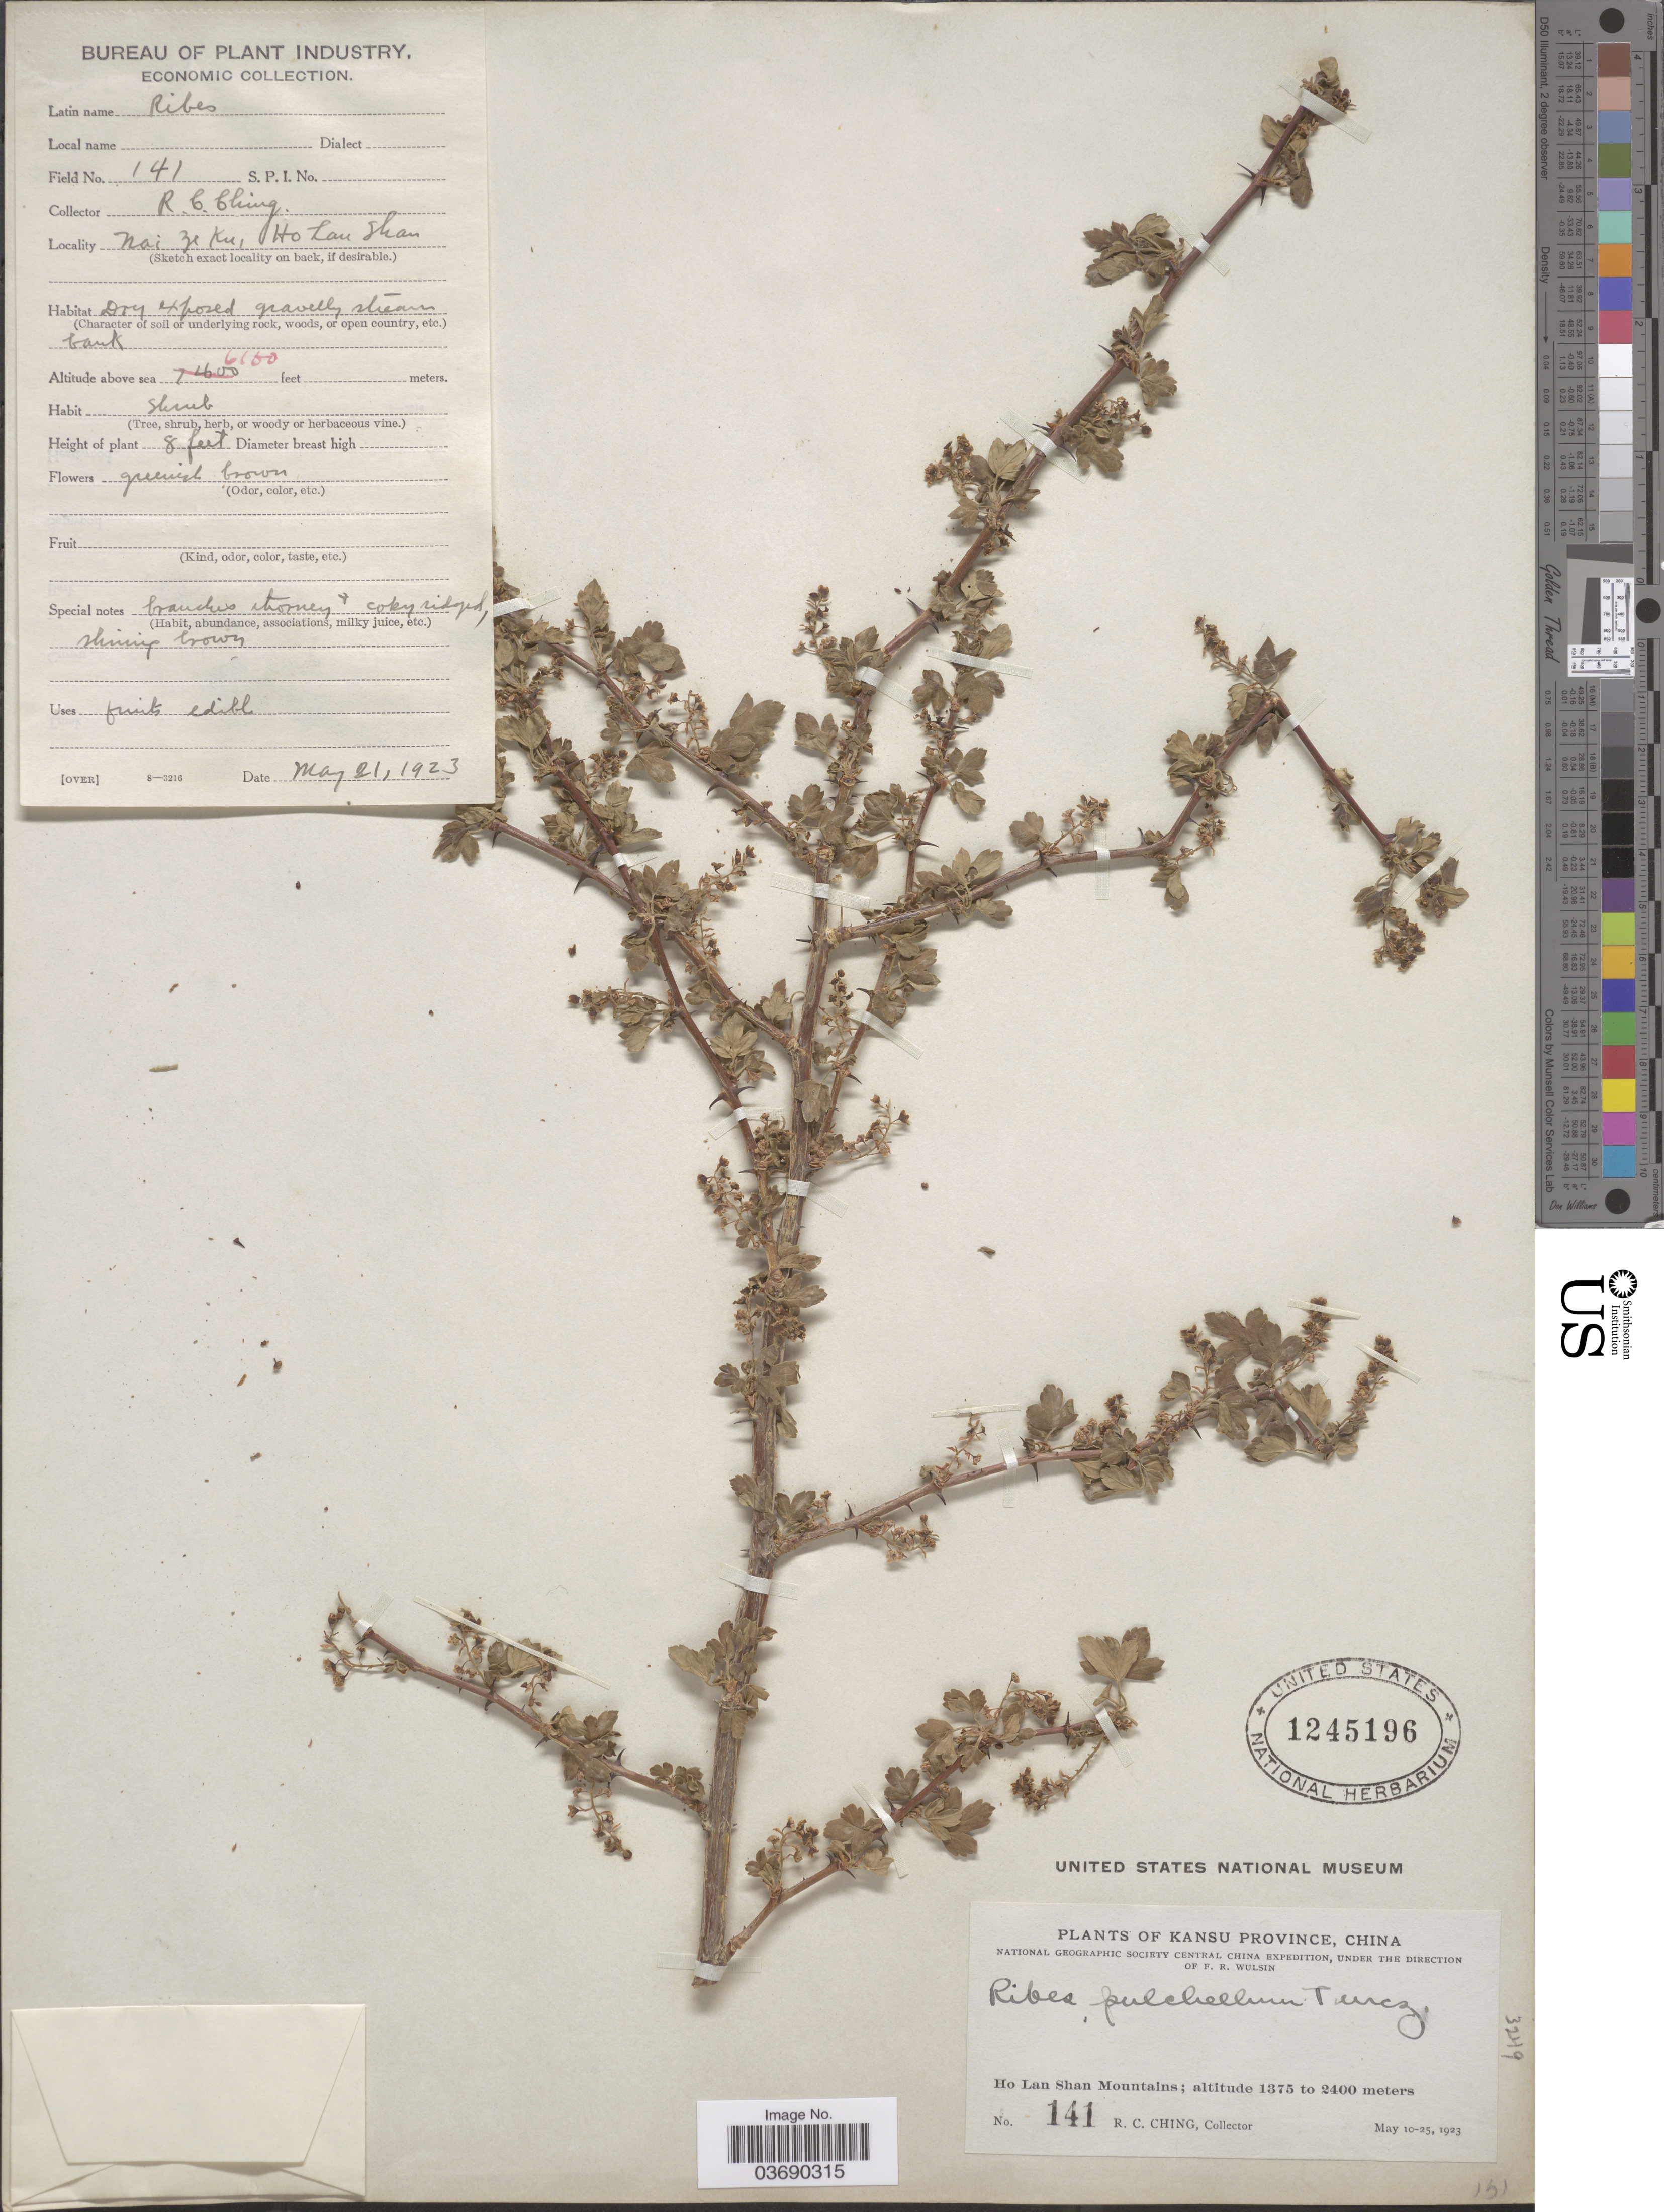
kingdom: Plantae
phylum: Tracheophyta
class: Magnoliopsida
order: Saxifragales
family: Grossulariaceae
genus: Ribes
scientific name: Ribes pulchellum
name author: Turcz.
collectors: R. C. Ching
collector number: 141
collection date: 1923-05-21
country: China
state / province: Gansu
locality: Kansu Province. Ho Lan Shan Mountains. Nai Ze Ku.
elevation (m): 1859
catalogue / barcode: US 1245196